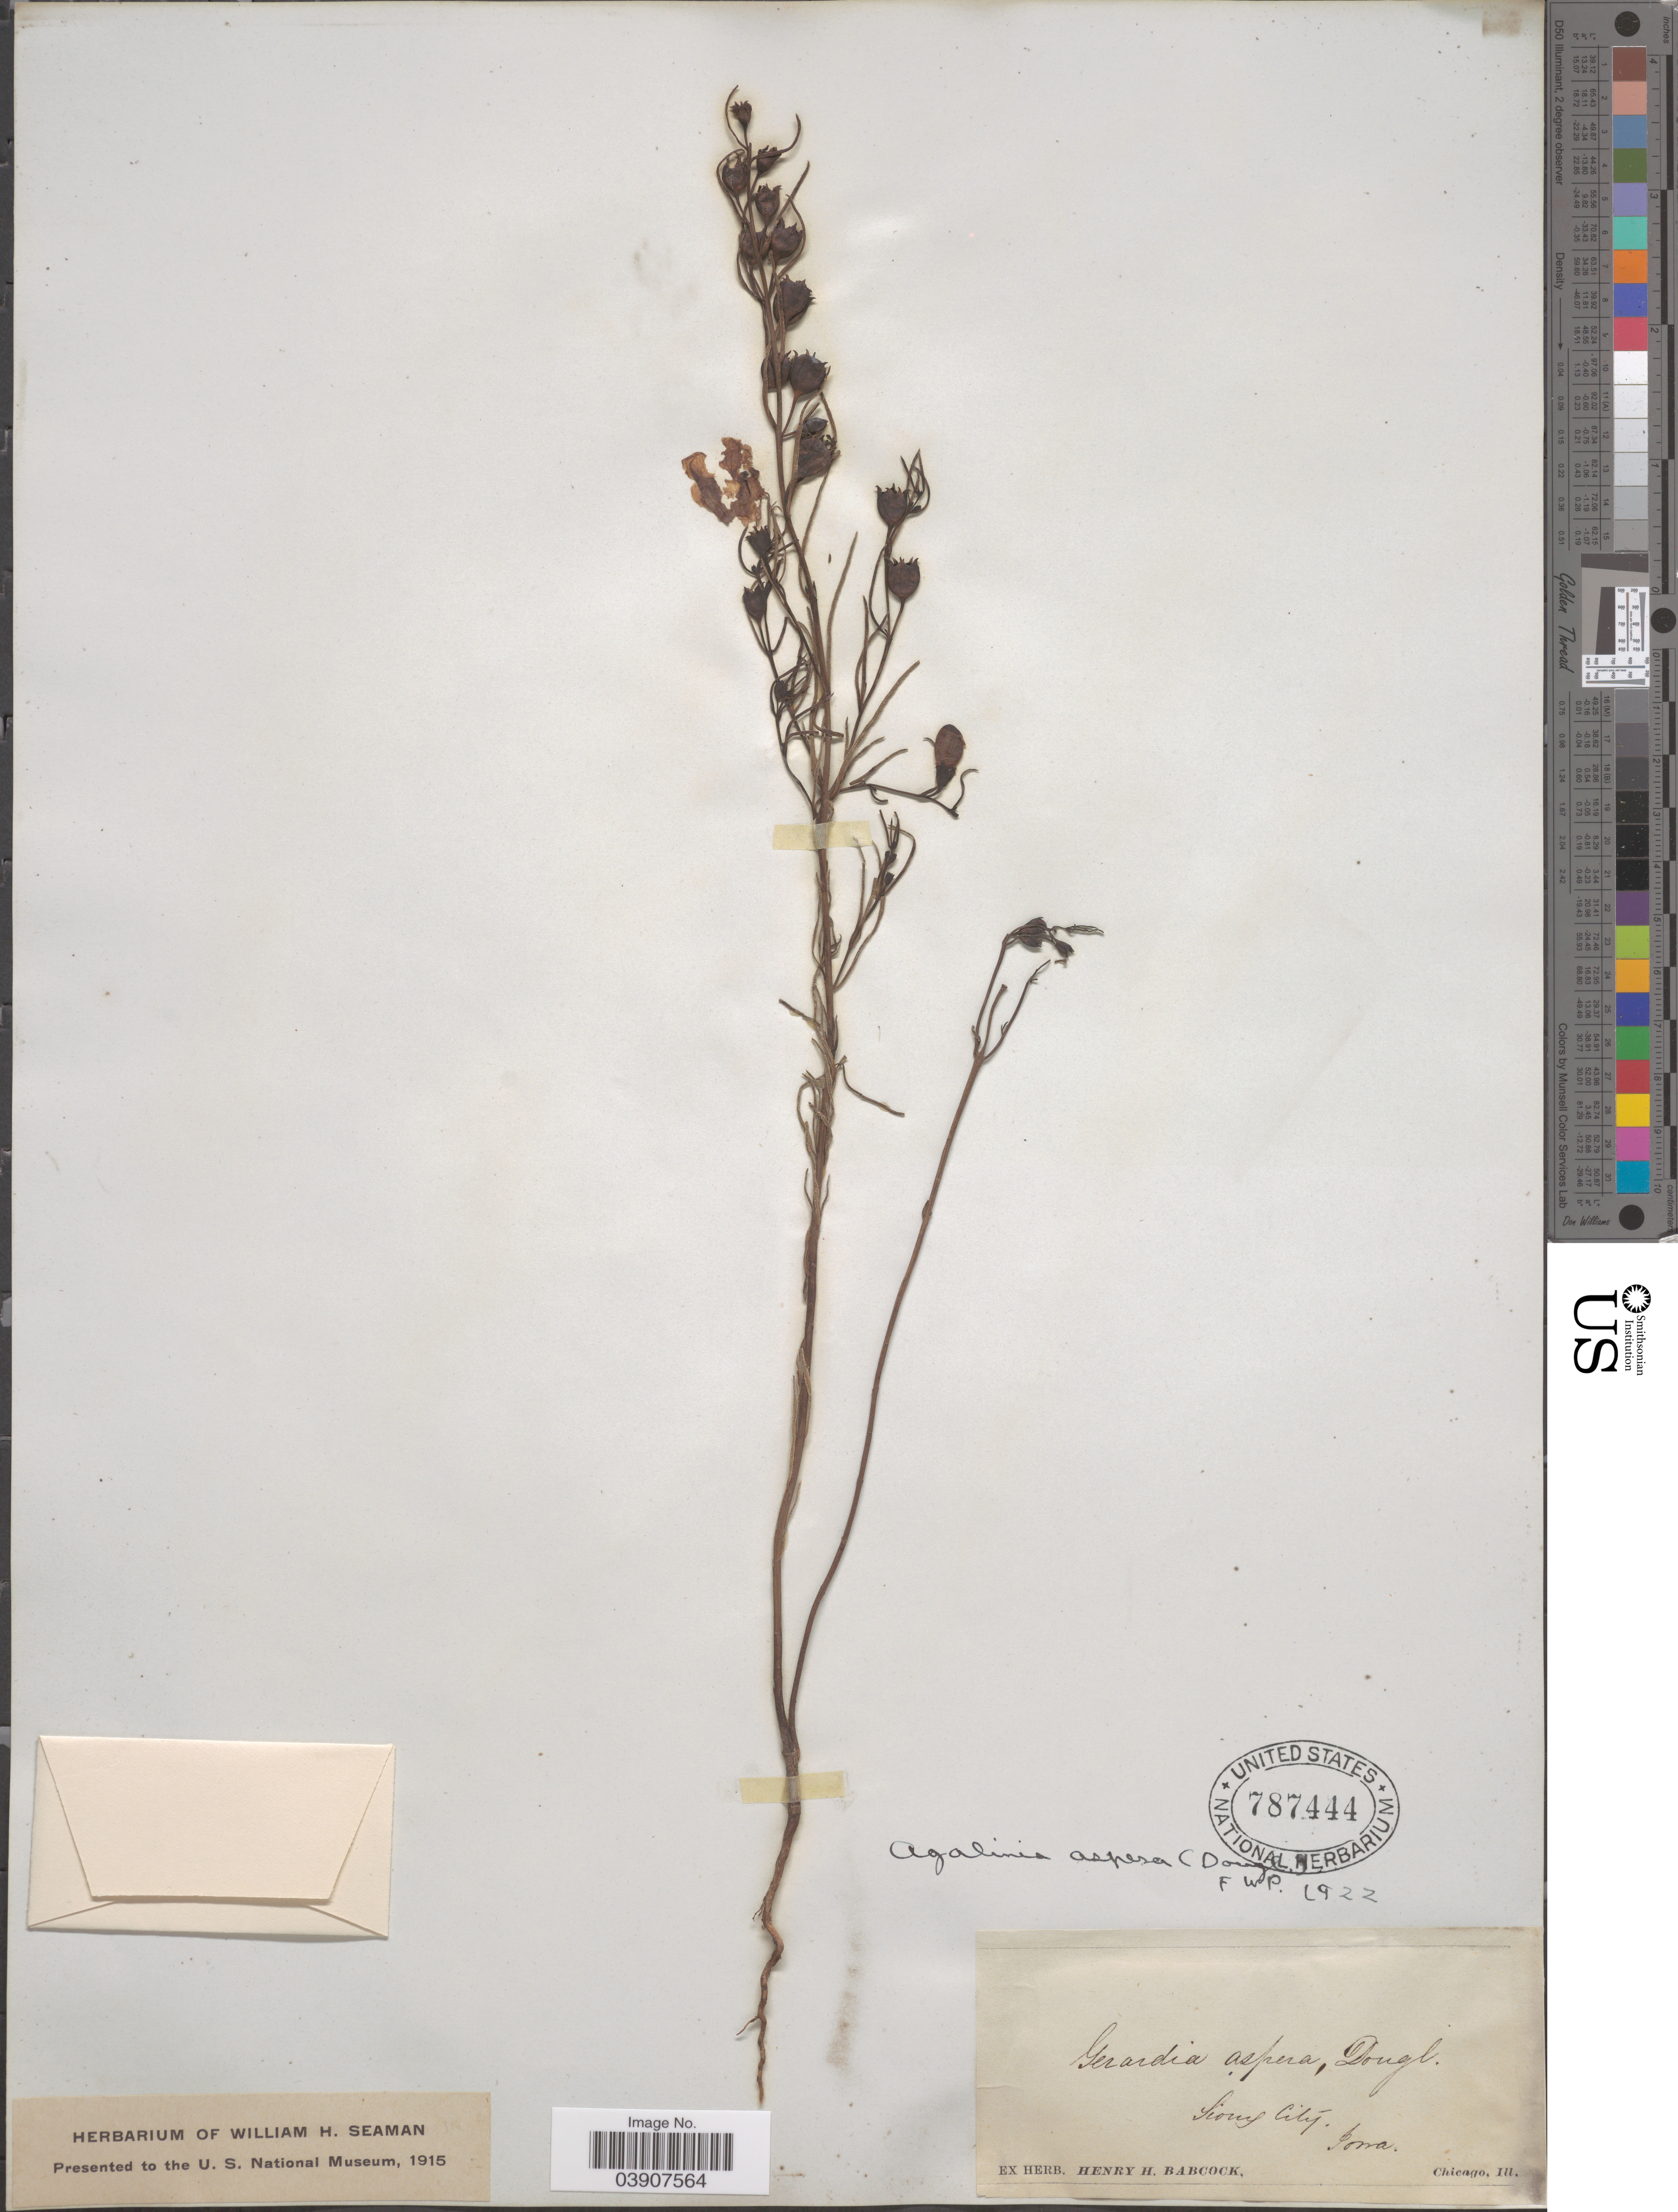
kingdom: Plantae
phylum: Tracheophyta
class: Magnoliopsida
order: Lamiales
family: Orobanchaceae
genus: Agalinis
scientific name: Agalinis aspera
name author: (Douglas ex Benth.) Britton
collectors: ex herb. Henry Homes Babcock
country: United States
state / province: Iowa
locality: Sioux City.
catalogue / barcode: US 787444